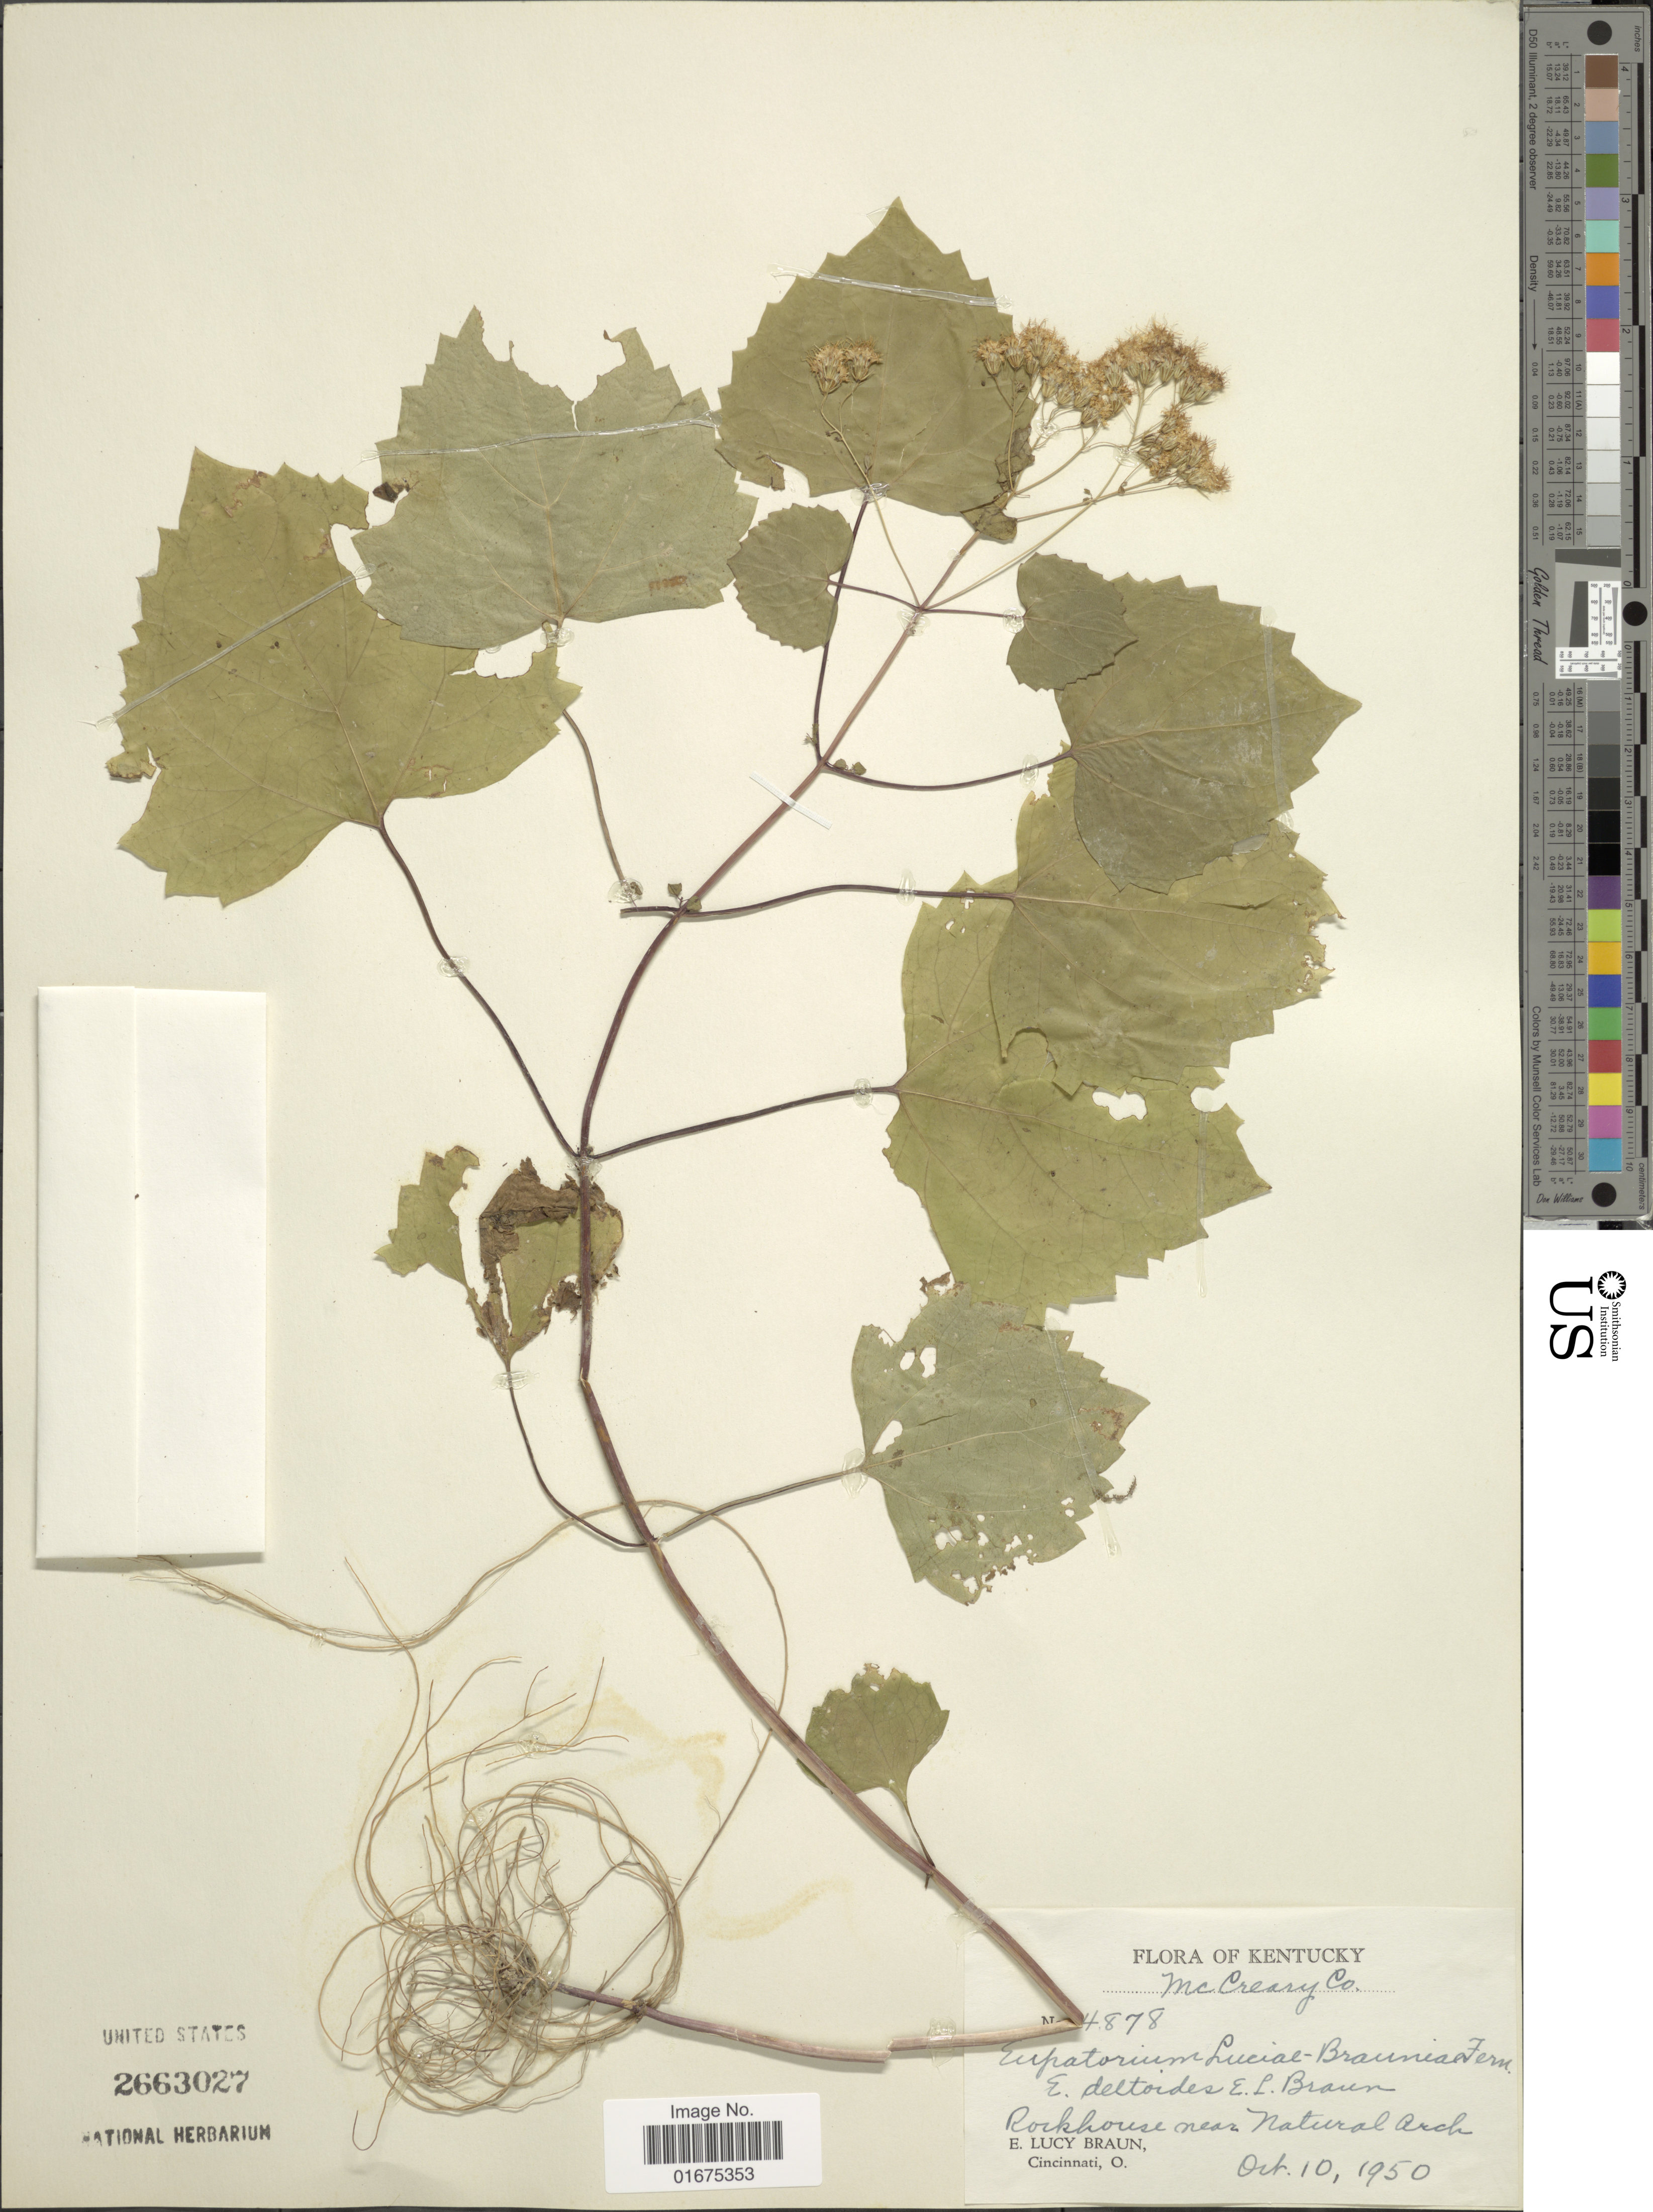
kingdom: Plantae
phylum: Tracheophyta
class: Magnoliopsida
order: Asterales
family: Asteraceae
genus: Ageratina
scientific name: Ageratina luciae-brauniae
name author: (Fernald) R.M. King & H. Rob.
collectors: E. L. Braun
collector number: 4878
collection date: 1950-10-10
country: United States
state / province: Kentucky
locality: McCreary Co. Rock house near Natural Arch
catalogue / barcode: US 2663027